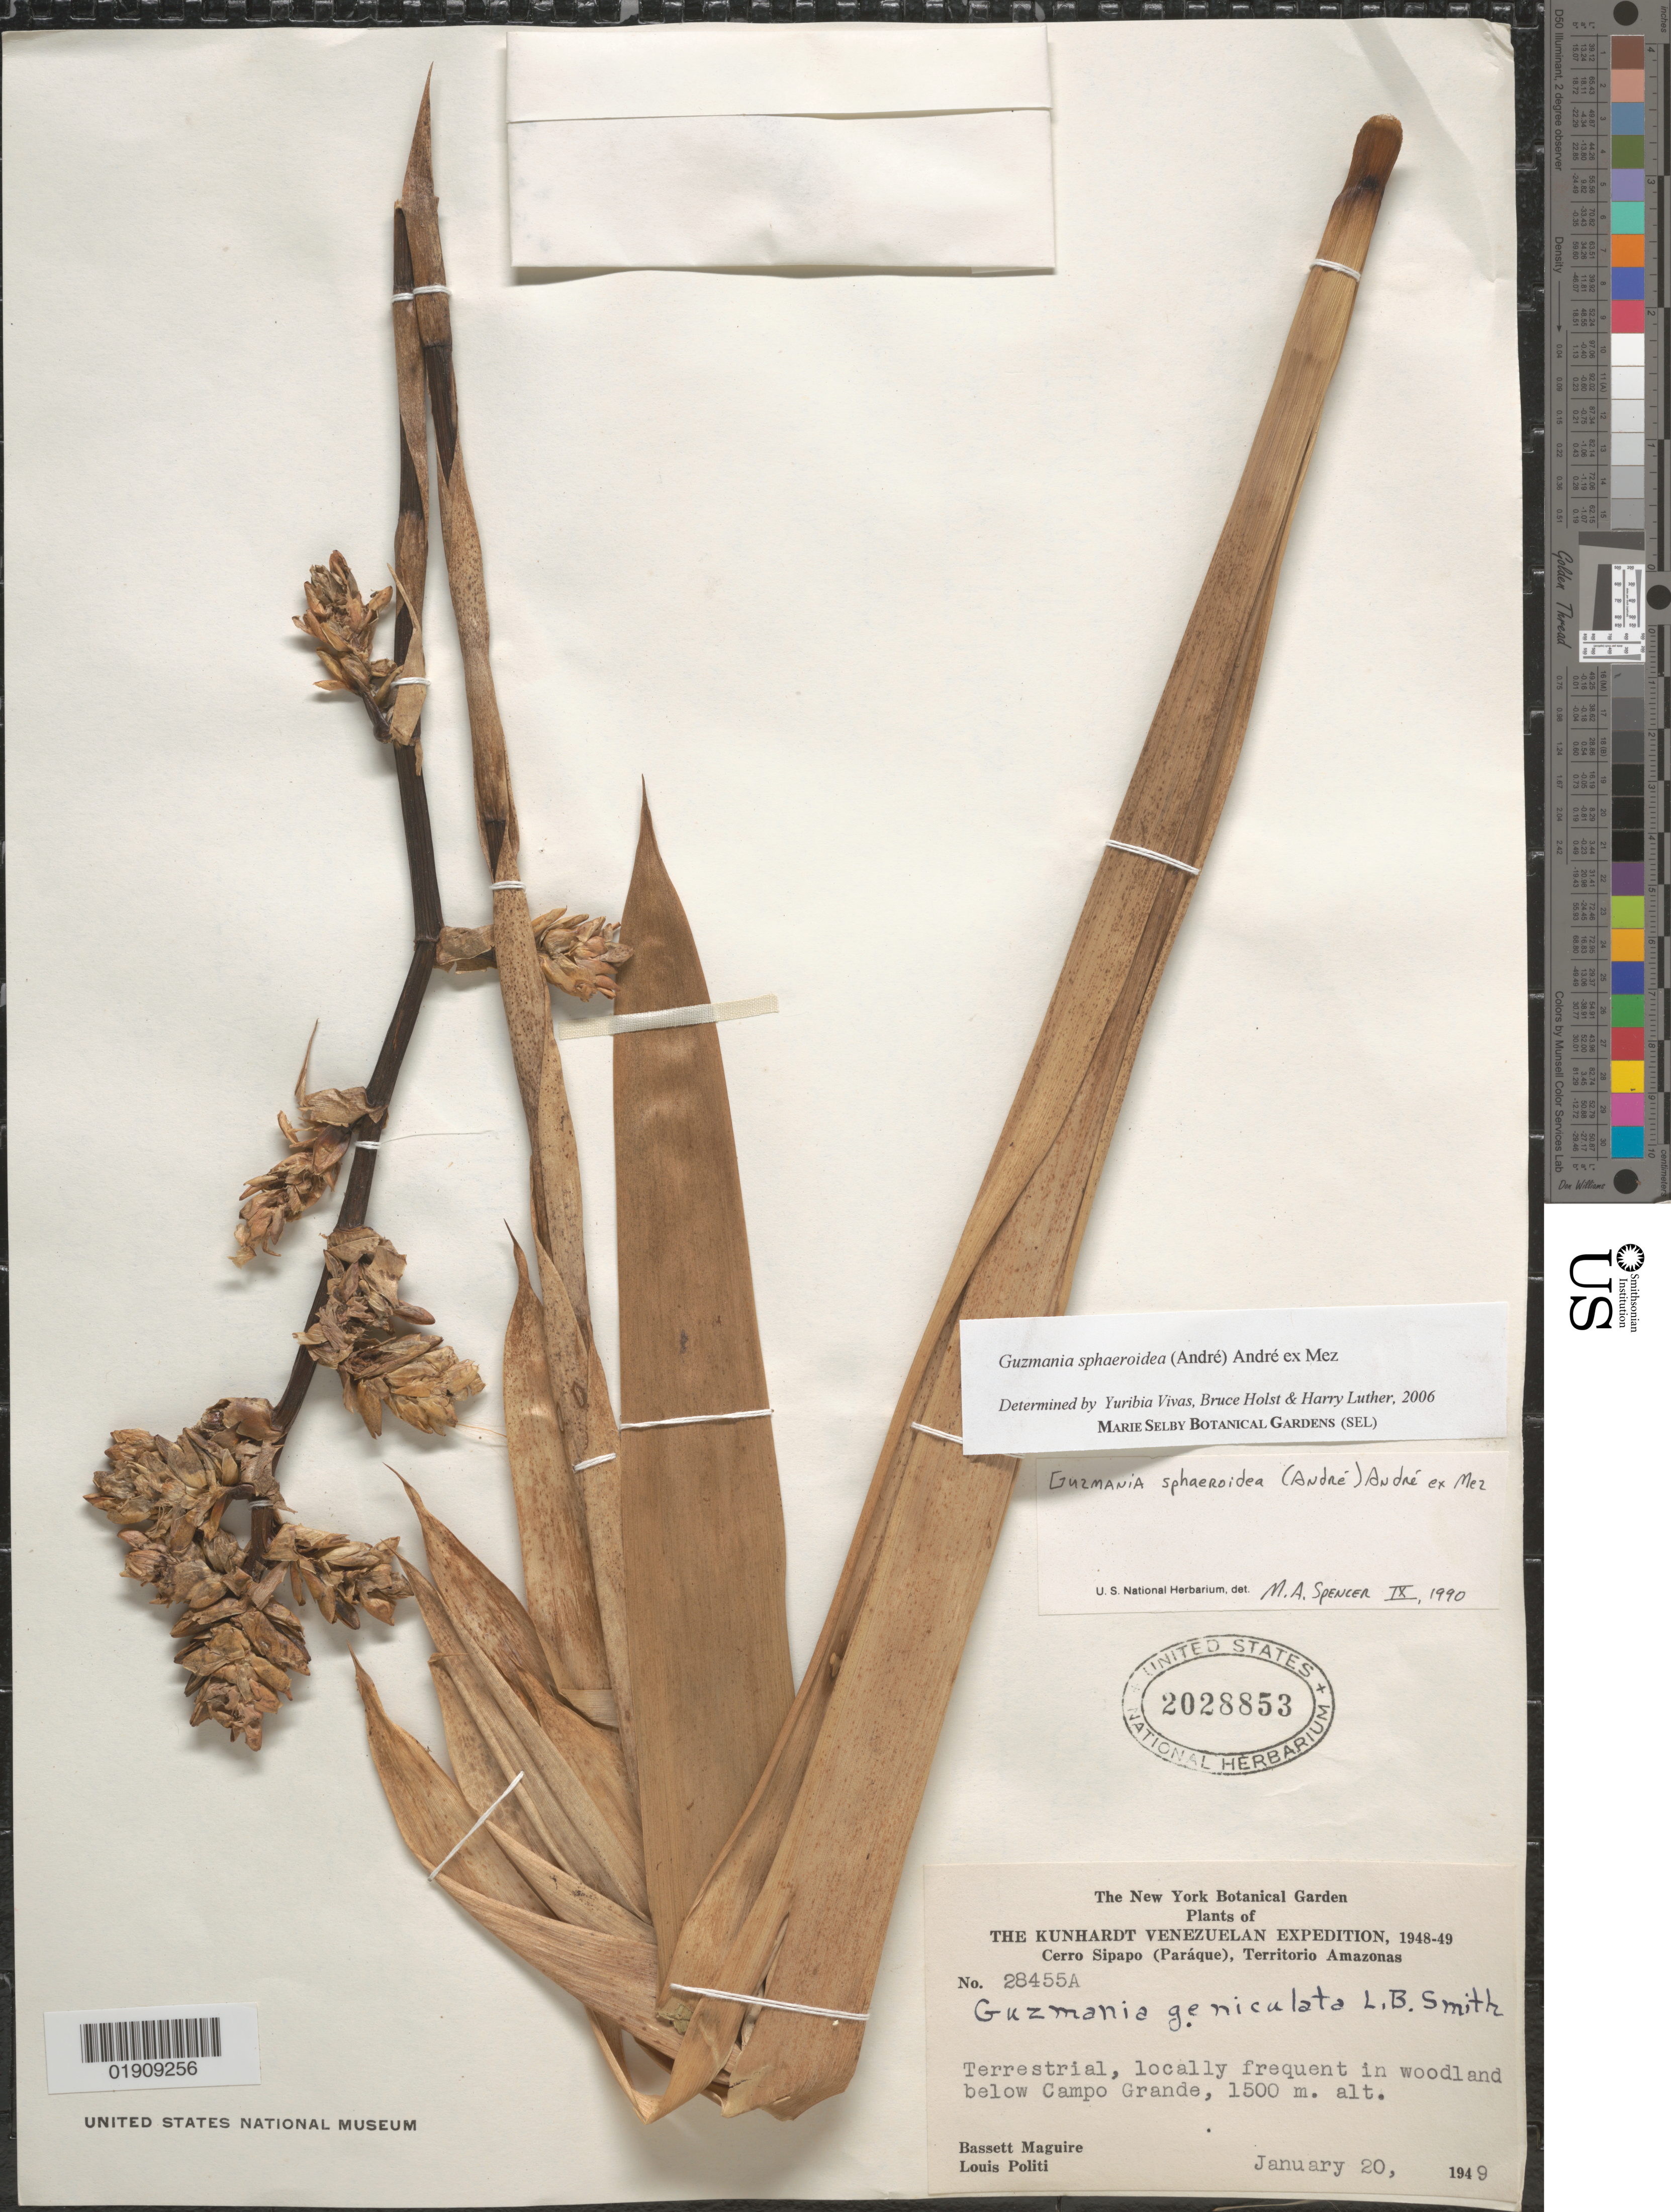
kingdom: Plantae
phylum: Tracheophyta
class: Liliopsida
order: Poales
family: Bromeliaceae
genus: Guzmania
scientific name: Guzmania sphaeroidea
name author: (André) André ex Mez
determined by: Vivas, Yuribia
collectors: B. Maguire & L. Politi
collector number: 28455A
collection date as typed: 20-Jan-49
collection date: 1949-01-20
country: Venezuela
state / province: Amazonas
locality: Cerro Sipapo (Paráque), Caño Grande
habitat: in woodland below Campo Grande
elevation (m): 1676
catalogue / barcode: US 2028853